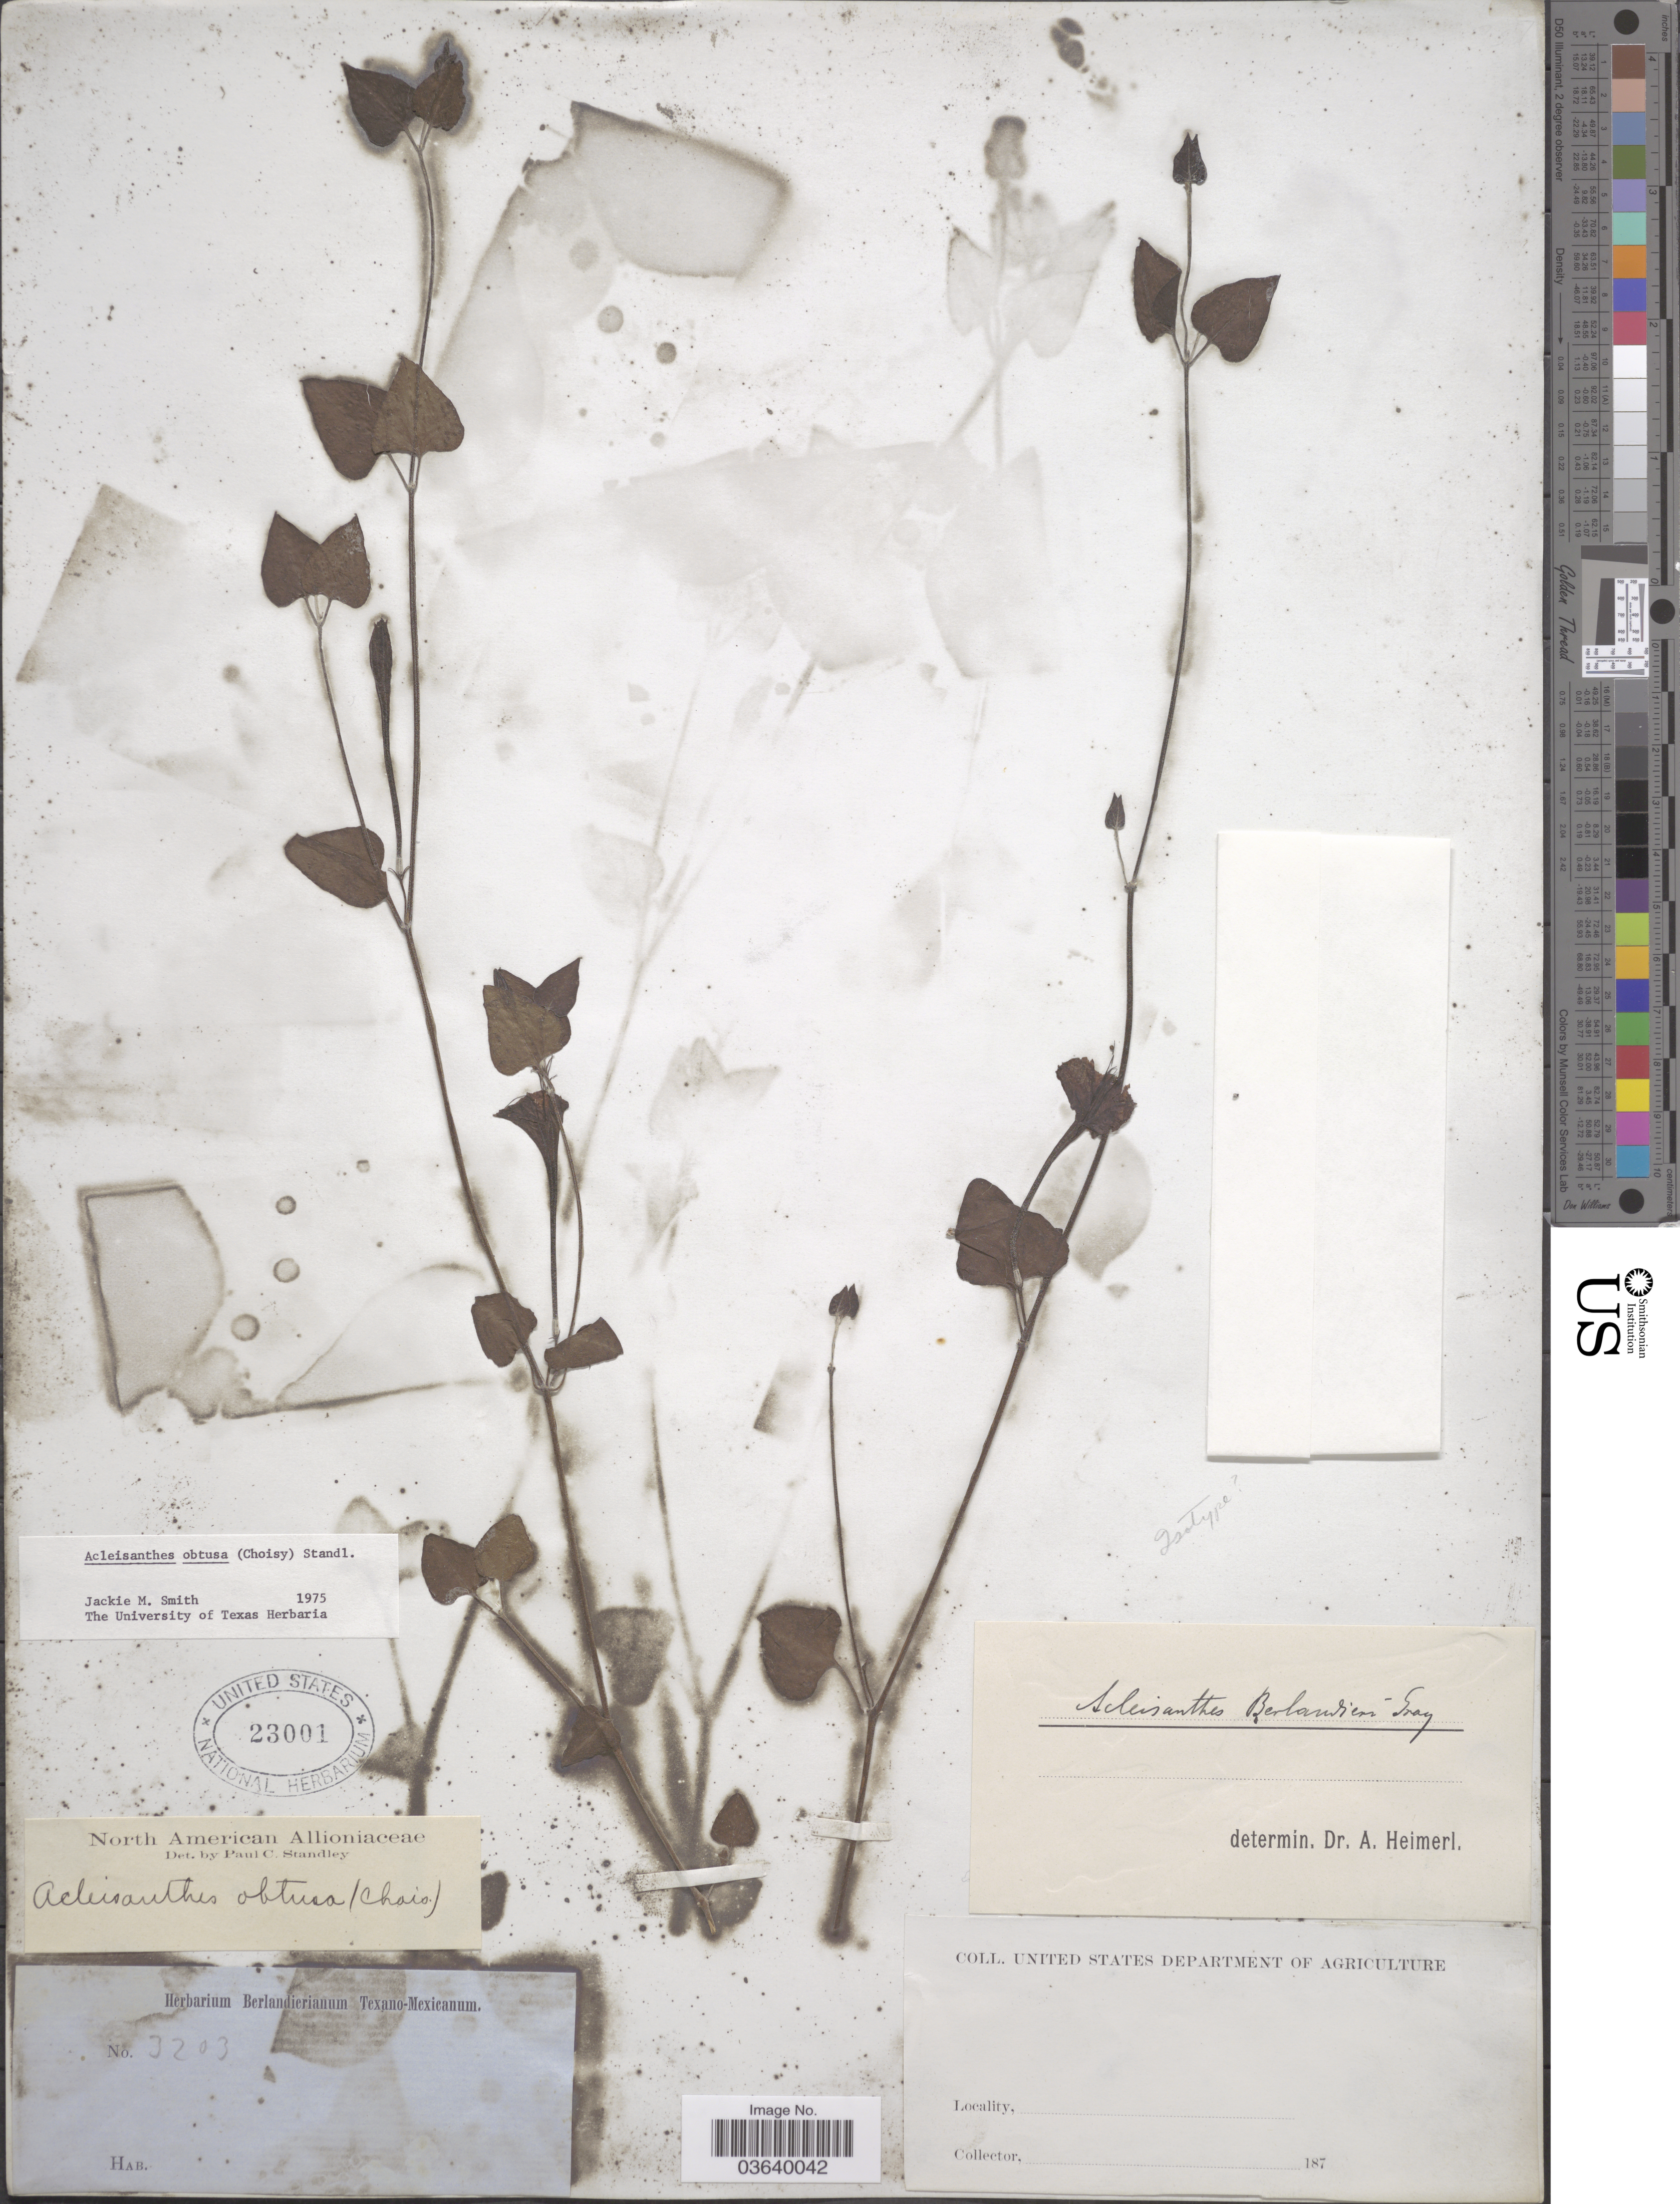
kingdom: Plantae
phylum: Tracheophyta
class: Magnoliopsida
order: Caryophyllales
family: Nyctaginaceae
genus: Acleisanthes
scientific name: Acleisanthes obtusa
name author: (Choisy) Standl.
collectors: United States Department of Agriculture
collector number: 3203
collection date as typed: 187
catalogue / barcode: US 23001